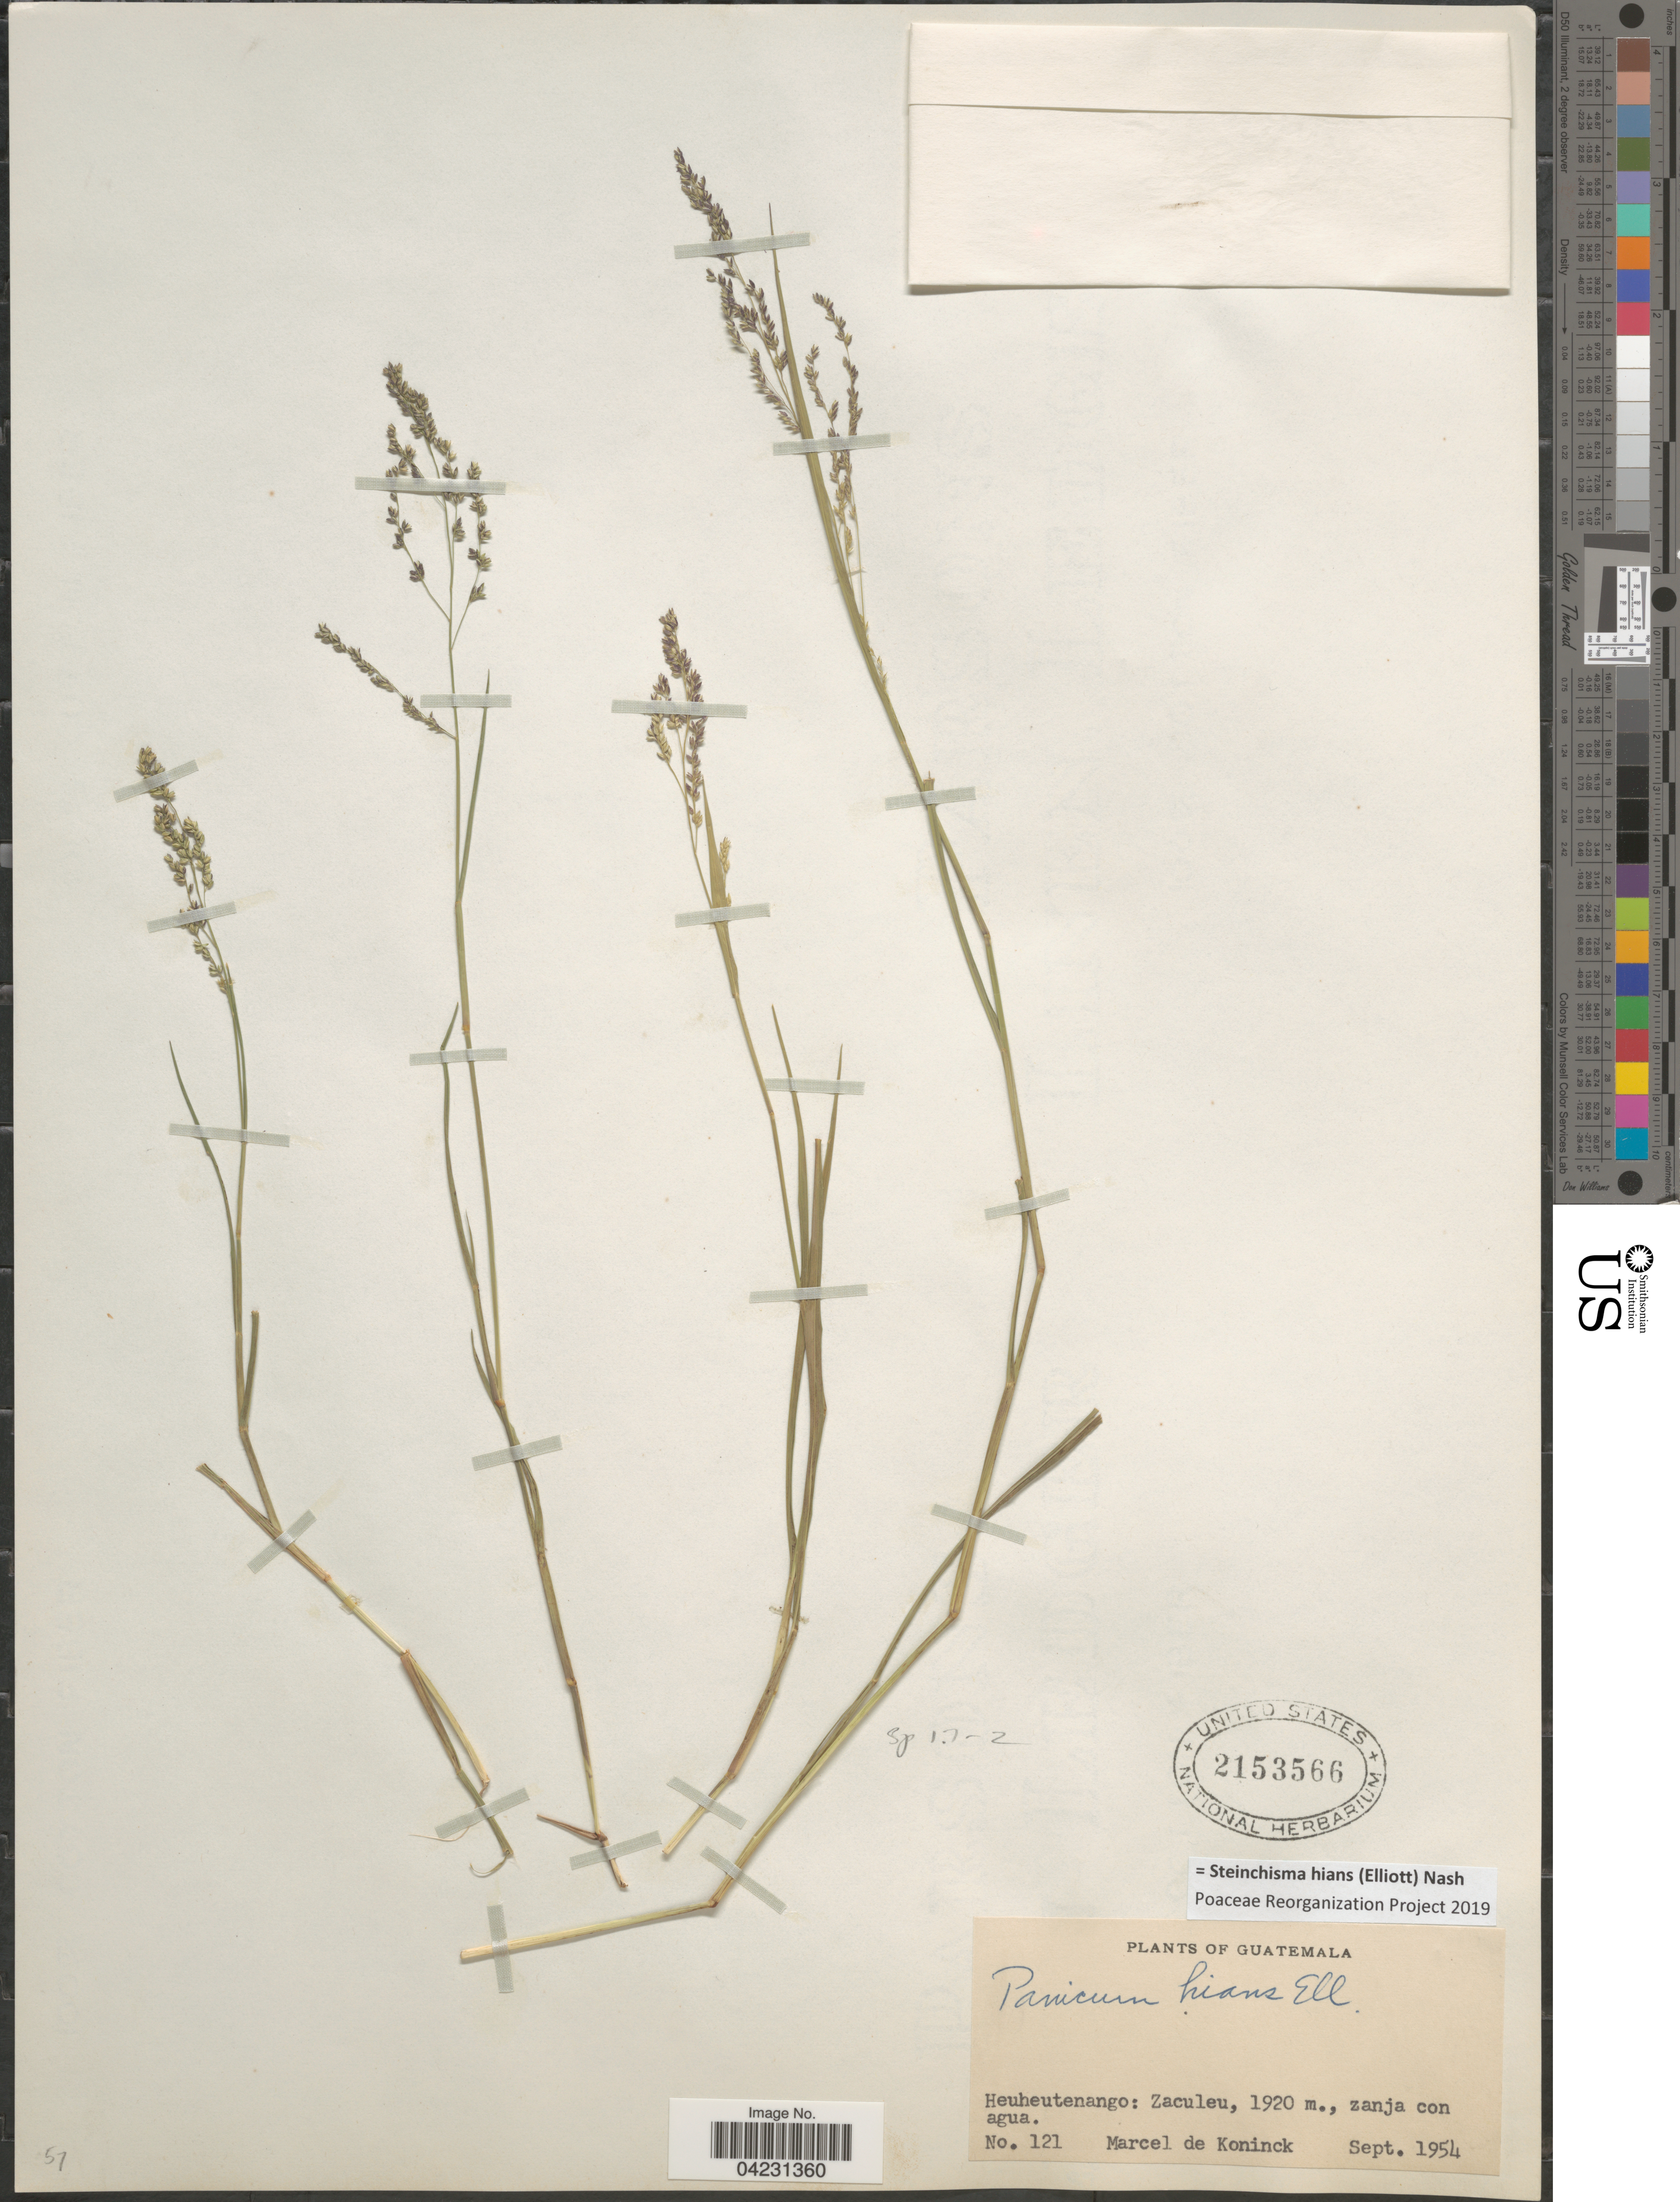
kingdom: Plantae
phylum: Tracheophyta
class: Liliopsida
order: Poales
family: Poaceae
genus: Steinchisma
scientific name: Steinchisma hians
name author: (Elliott) Nash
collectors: M. Koninck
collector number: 121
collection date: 1954-09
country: Guatemala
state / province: Huehuetenango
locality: Zaculeu, zanja con agua.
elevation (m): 1920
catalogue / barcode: US 2153566